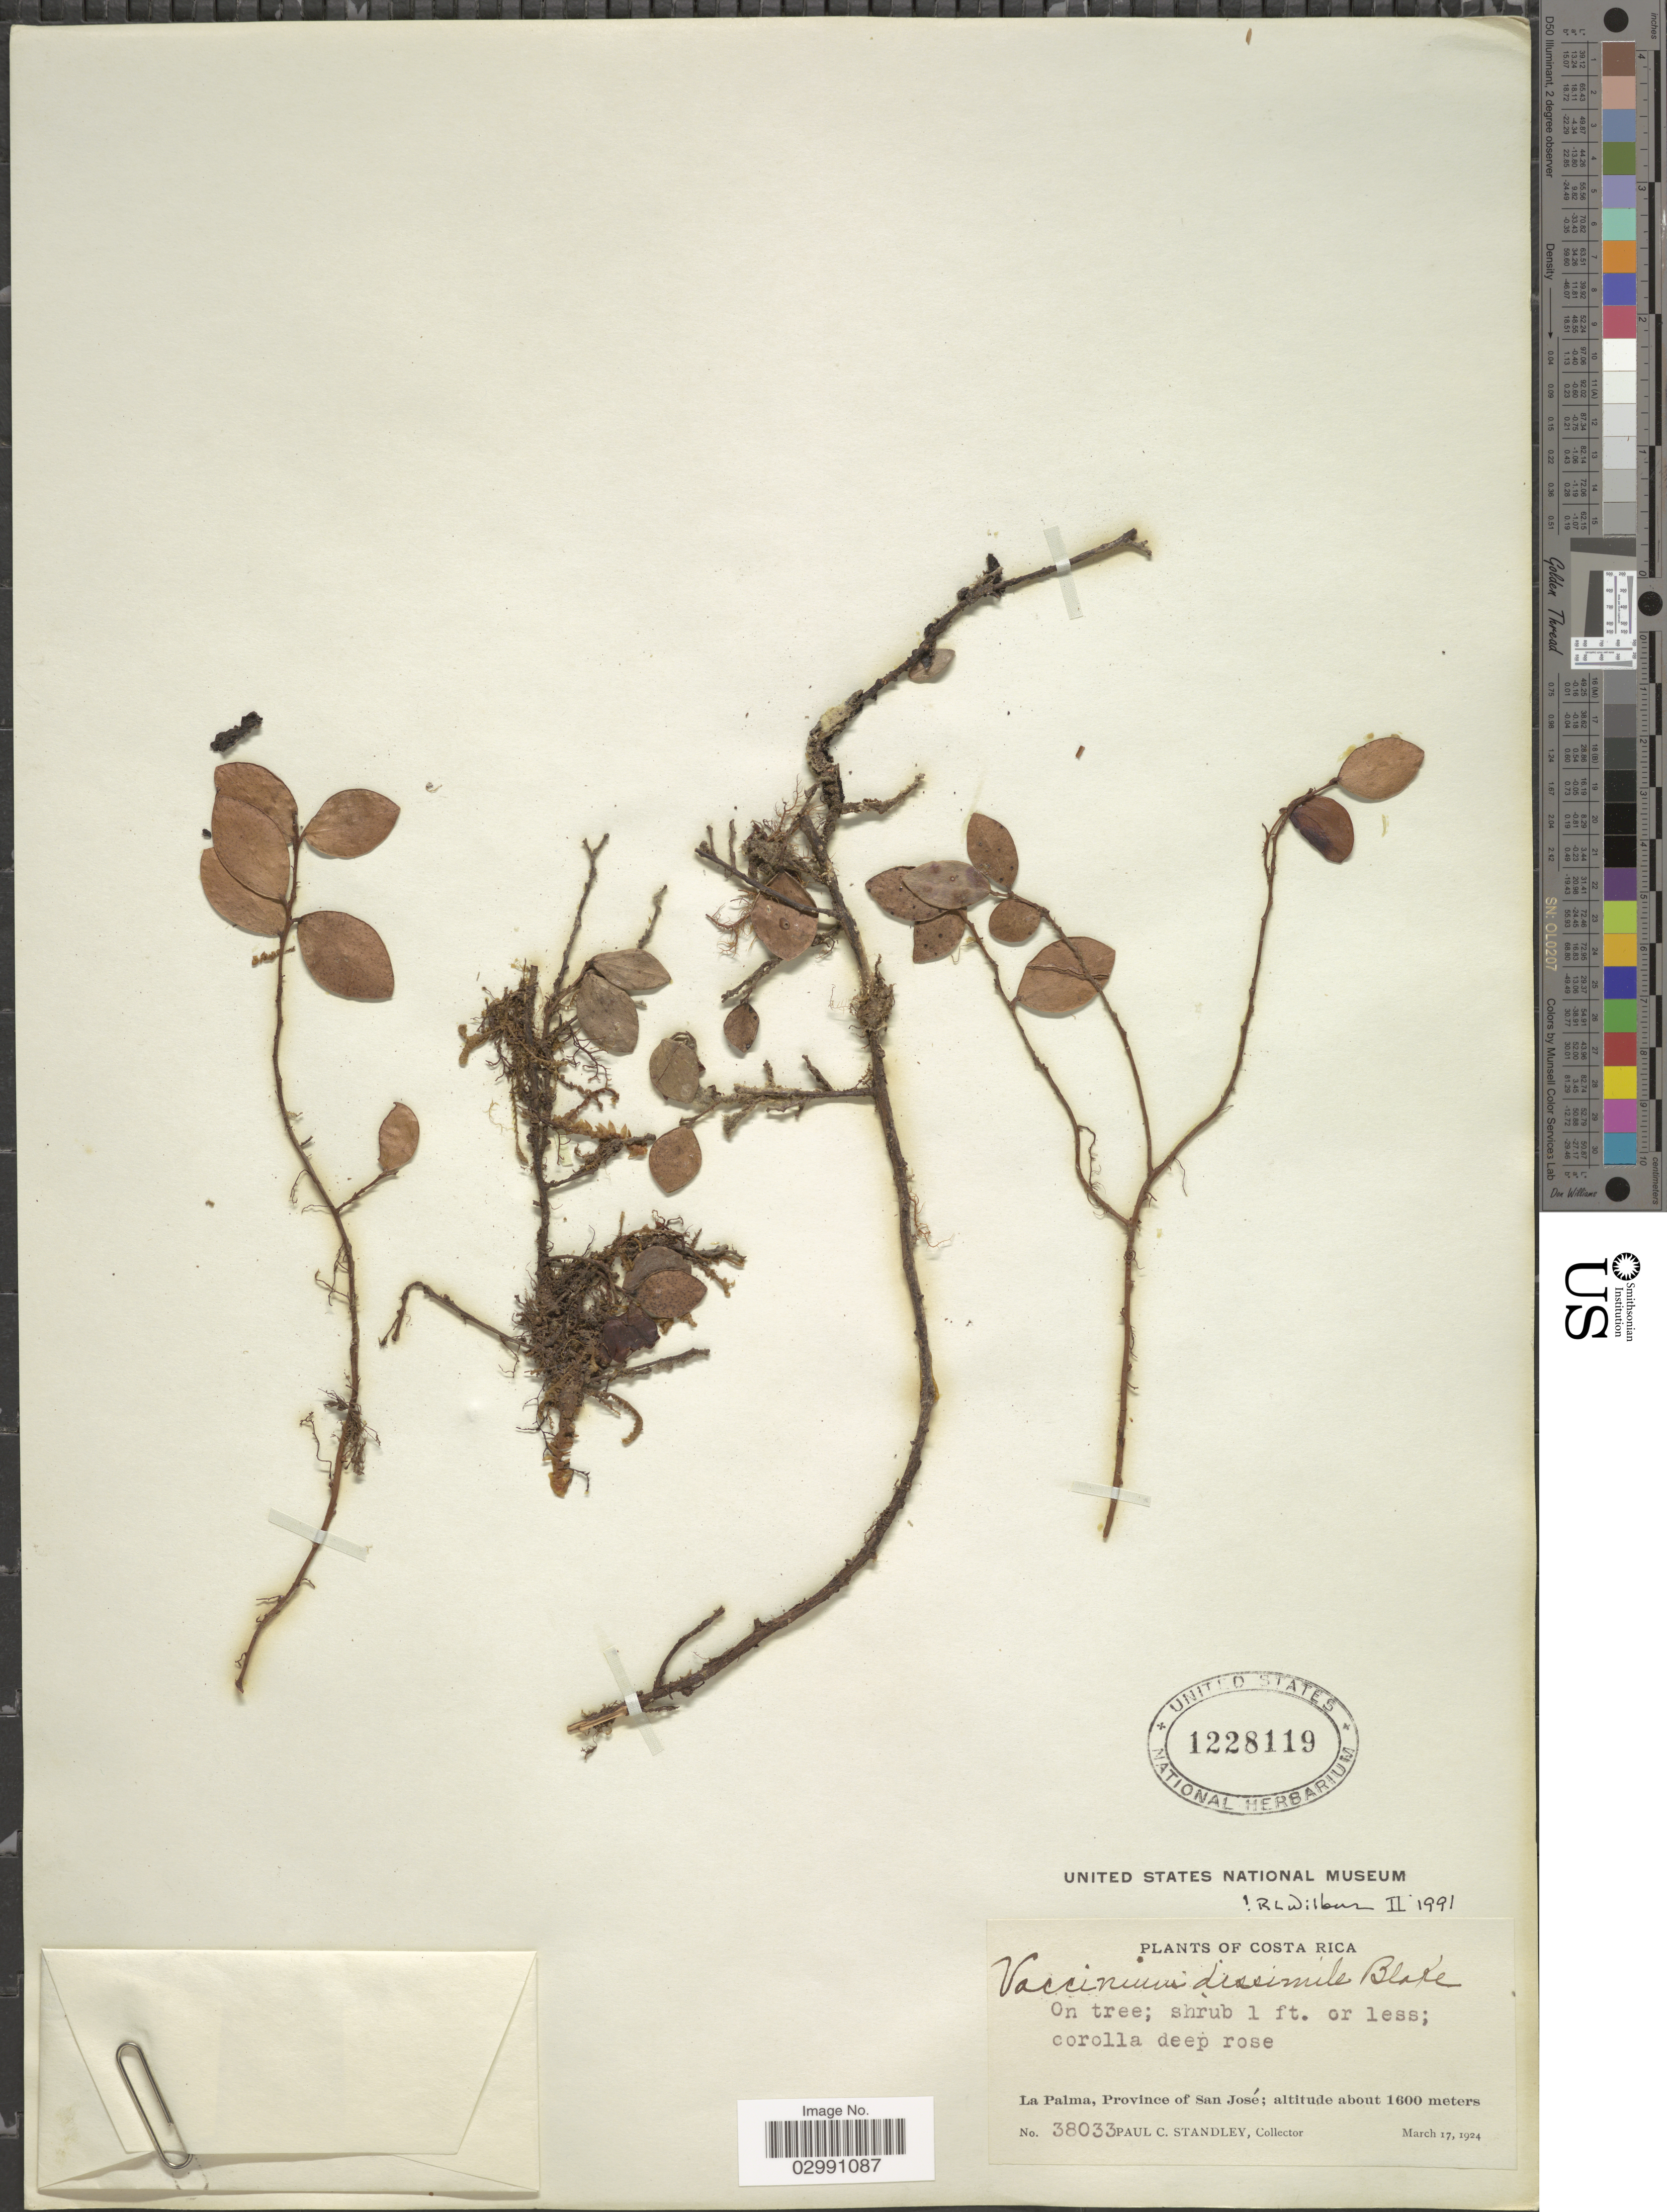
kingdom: Plantae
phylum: Tracheophyta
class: Magnoliopsida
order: Ericales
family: Ericaceae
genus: Vaccinium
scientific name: Vaccinium dissimile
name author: S.F. Blake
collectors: P. C. Standley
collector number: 38033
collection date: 1924-03-17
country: Costa Rica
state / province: San José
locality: La Palma.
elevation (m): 1600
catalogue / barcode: US 1228119